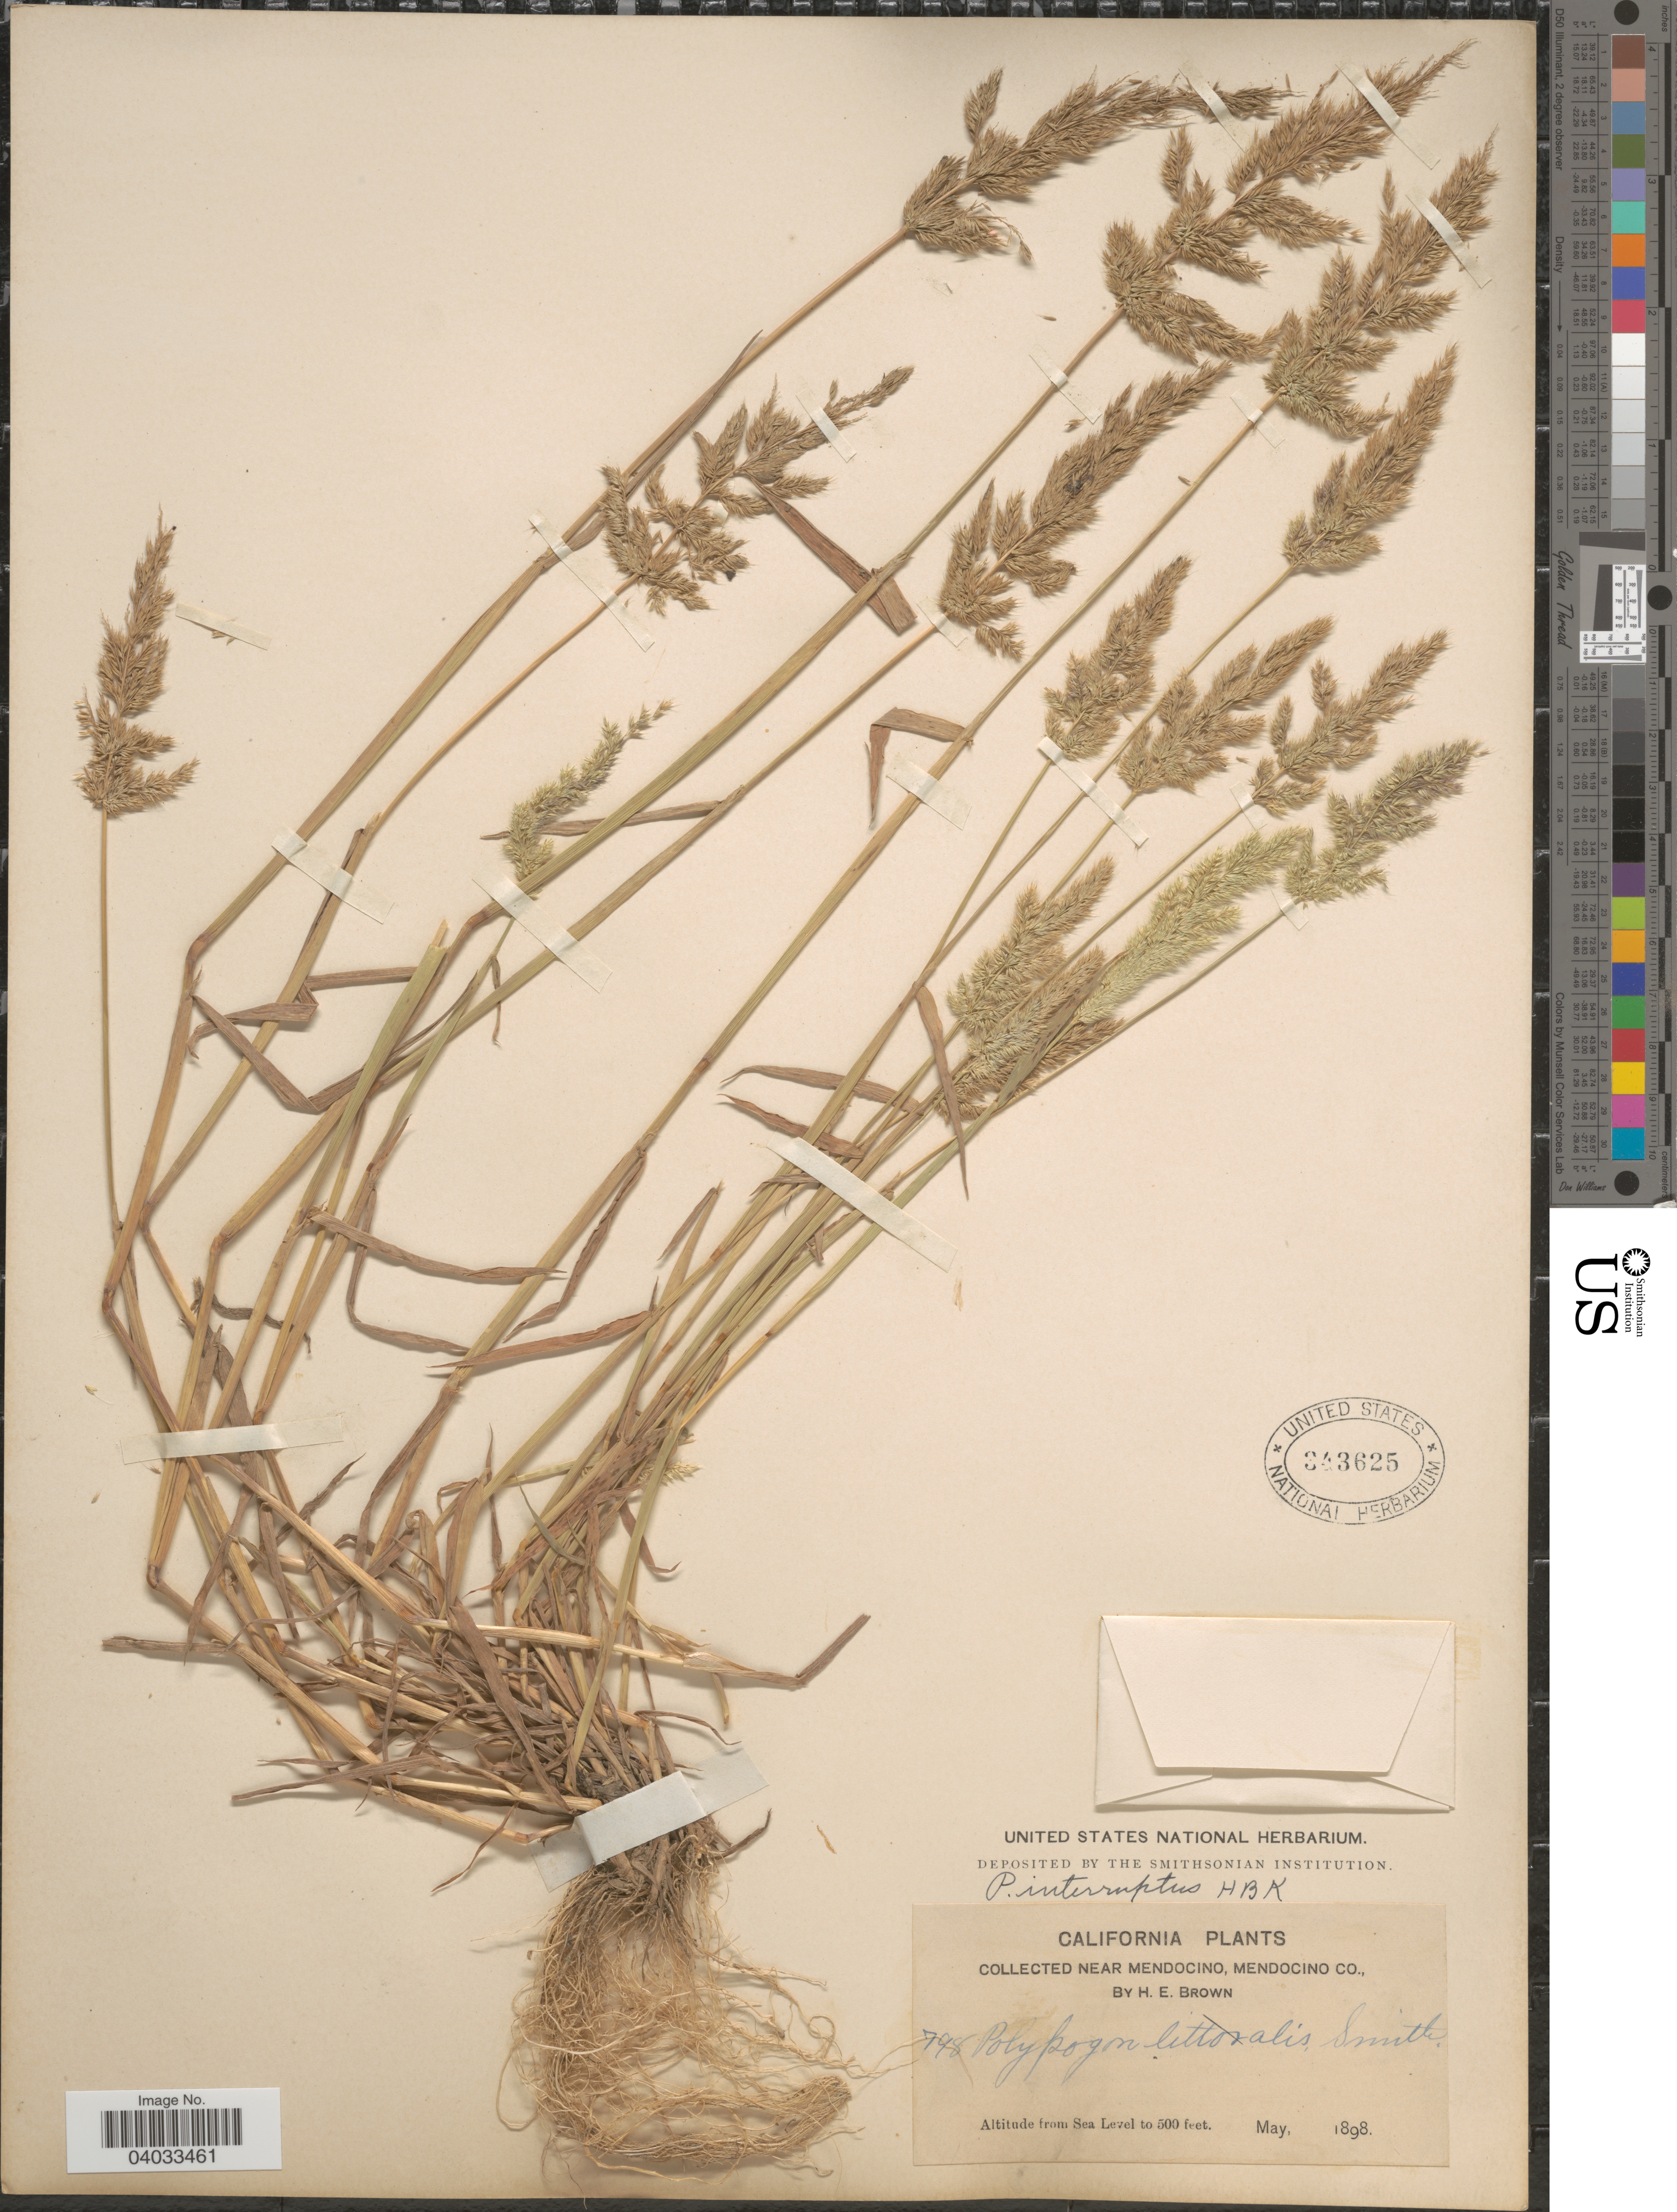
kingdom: Plantae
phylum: Tracheophyta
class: Liliopsida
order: Poales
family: Poaceae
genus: Polypogon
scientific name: Polypogon interruptus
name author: Kunth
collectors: H. E. Brown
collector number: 798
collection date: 1898-05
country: United States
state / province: California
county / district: Mendocino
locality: Near Mendocino, Mendocino Co.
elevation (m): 0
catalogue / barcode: US 343625